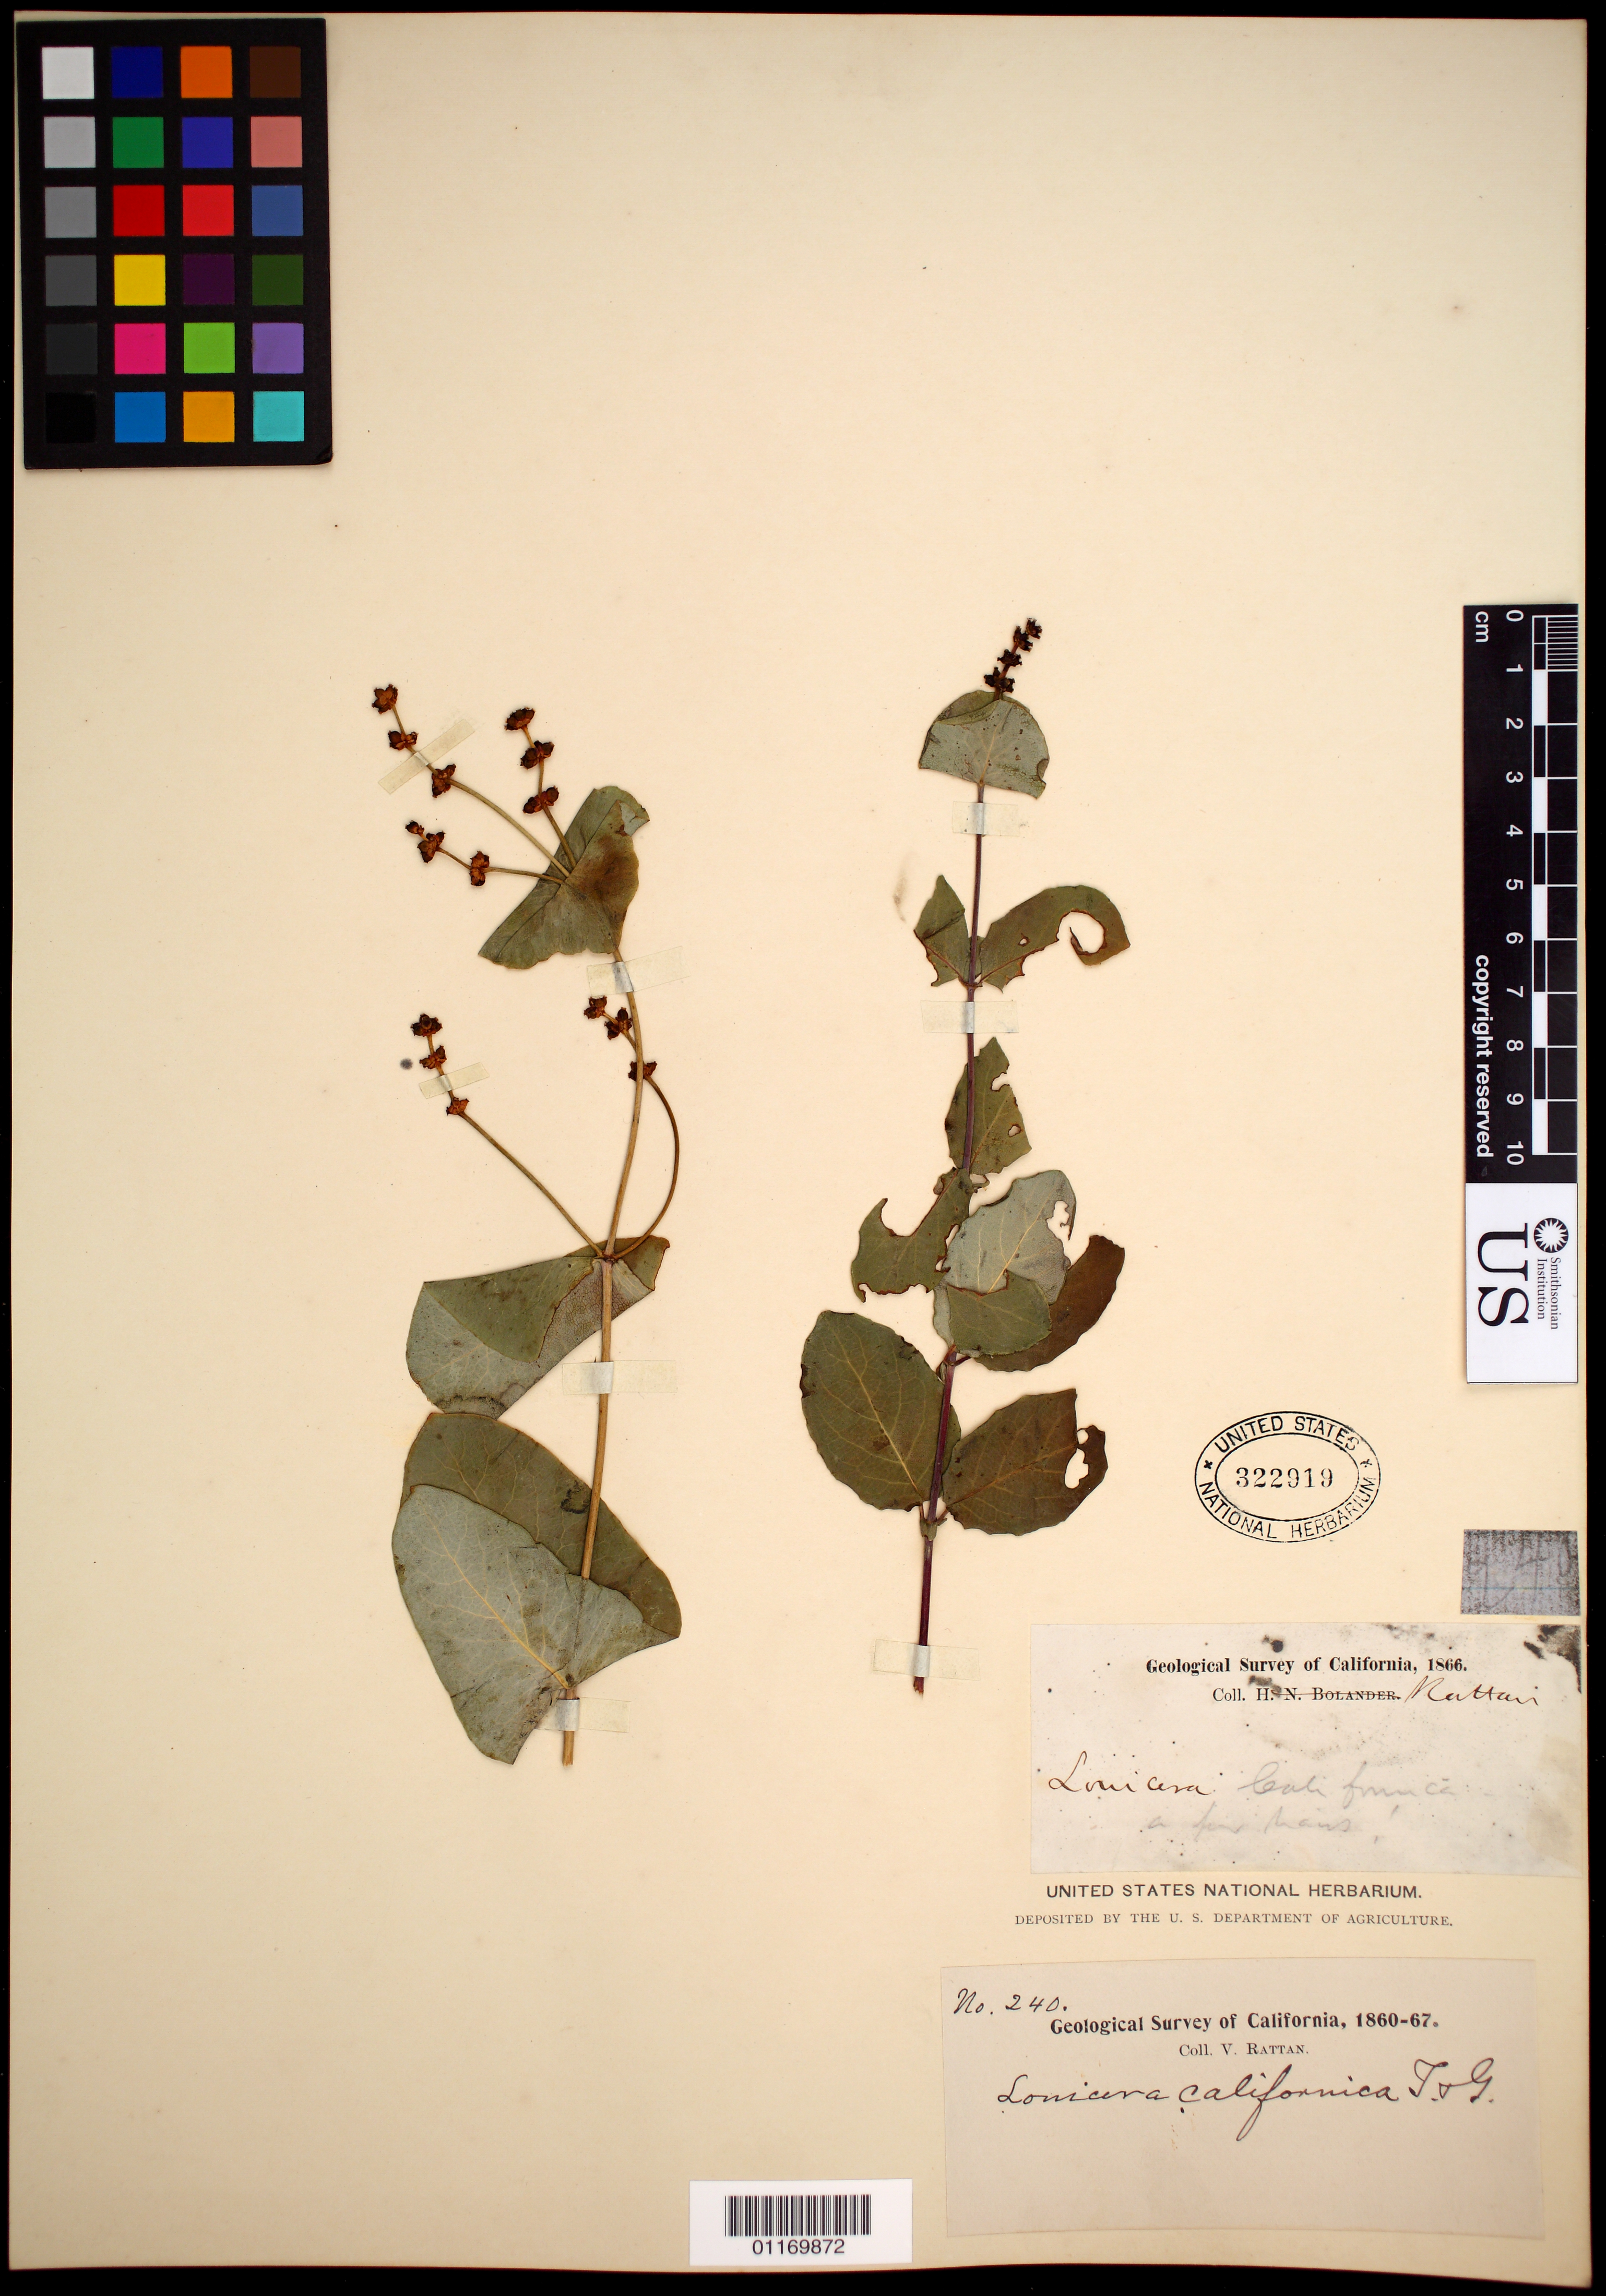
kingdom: Plantae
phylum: Tracheophyta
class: Magnoliopsida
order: Dipsacales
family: Caprifoliaceae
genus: Lonicera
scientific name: Lonicera californica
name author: Torr. & A. Gray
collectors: V. Rattan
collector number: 240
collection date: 1860/1867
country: United States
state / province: California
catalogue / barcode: US 322919